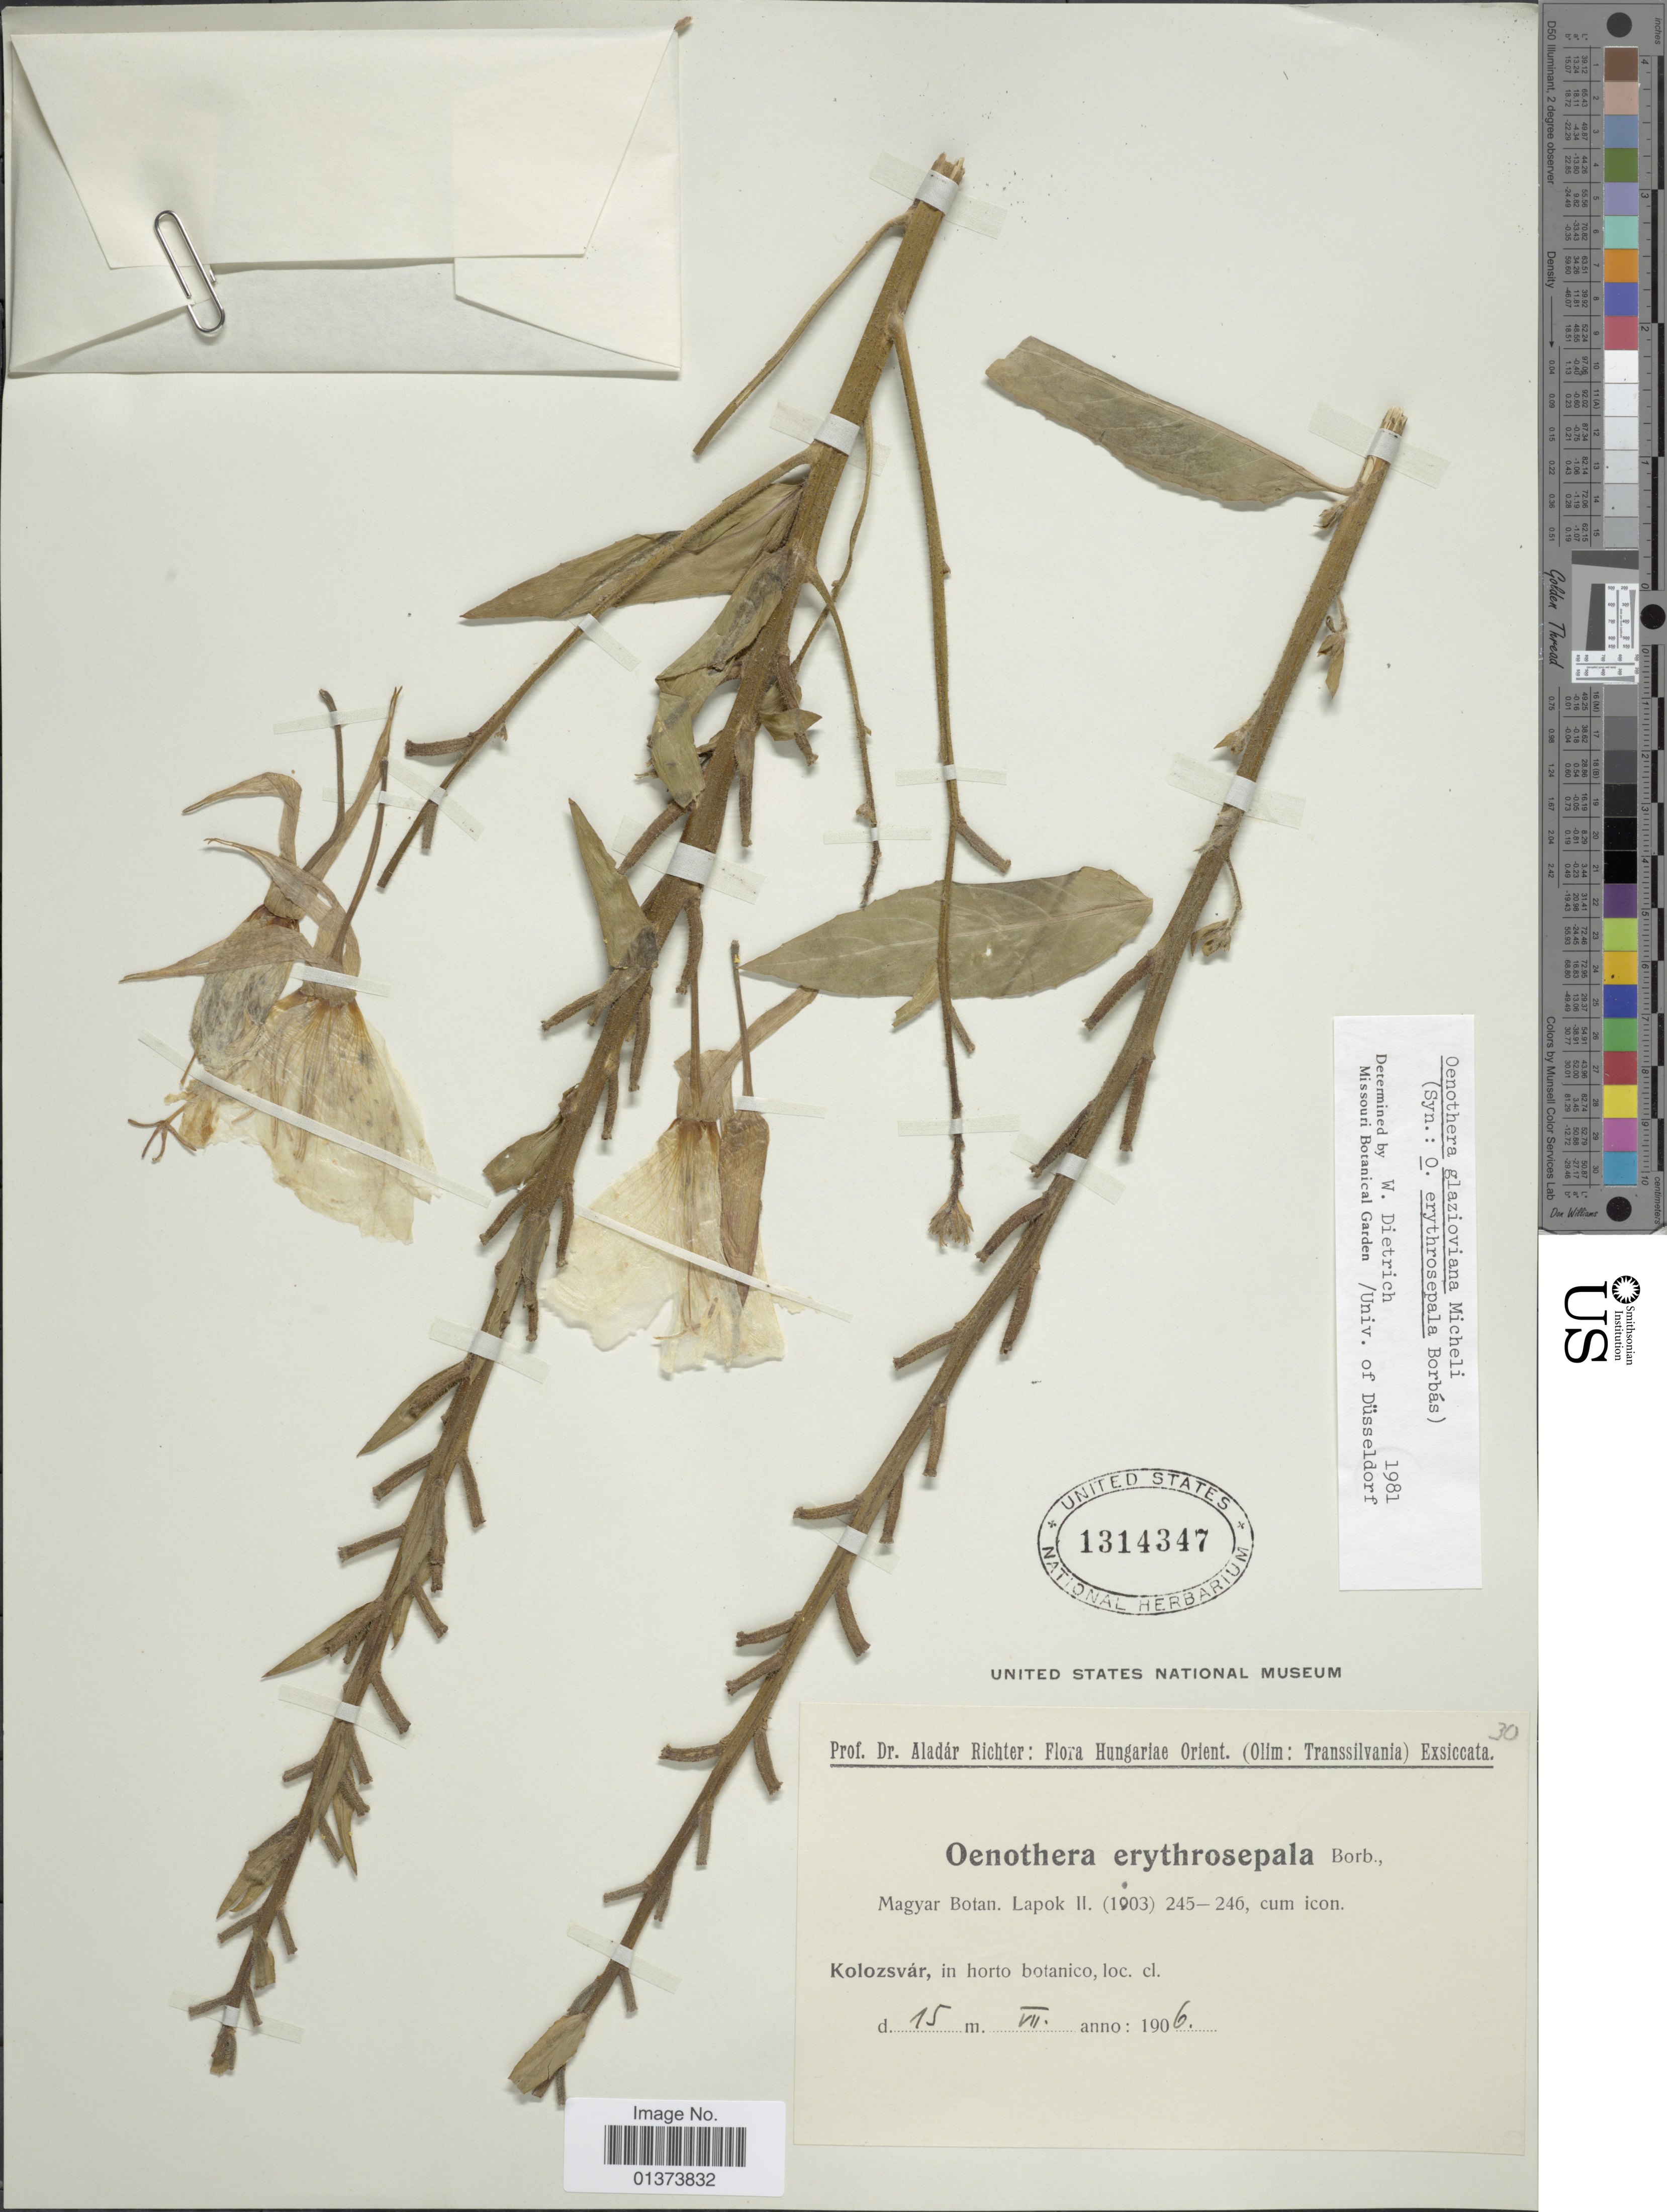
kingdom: Plantae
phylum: Tracheophyta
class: Magnoliopsida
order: Myrtales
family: Onagraceae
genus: Oenothera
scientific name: Oenothera glazioviana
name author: Micheli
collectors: -- Richter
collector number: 30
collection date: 1906-07-15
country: Hungary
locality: Kolozsvár, in horto botanico, loc. cl.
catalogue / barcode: US 1314347